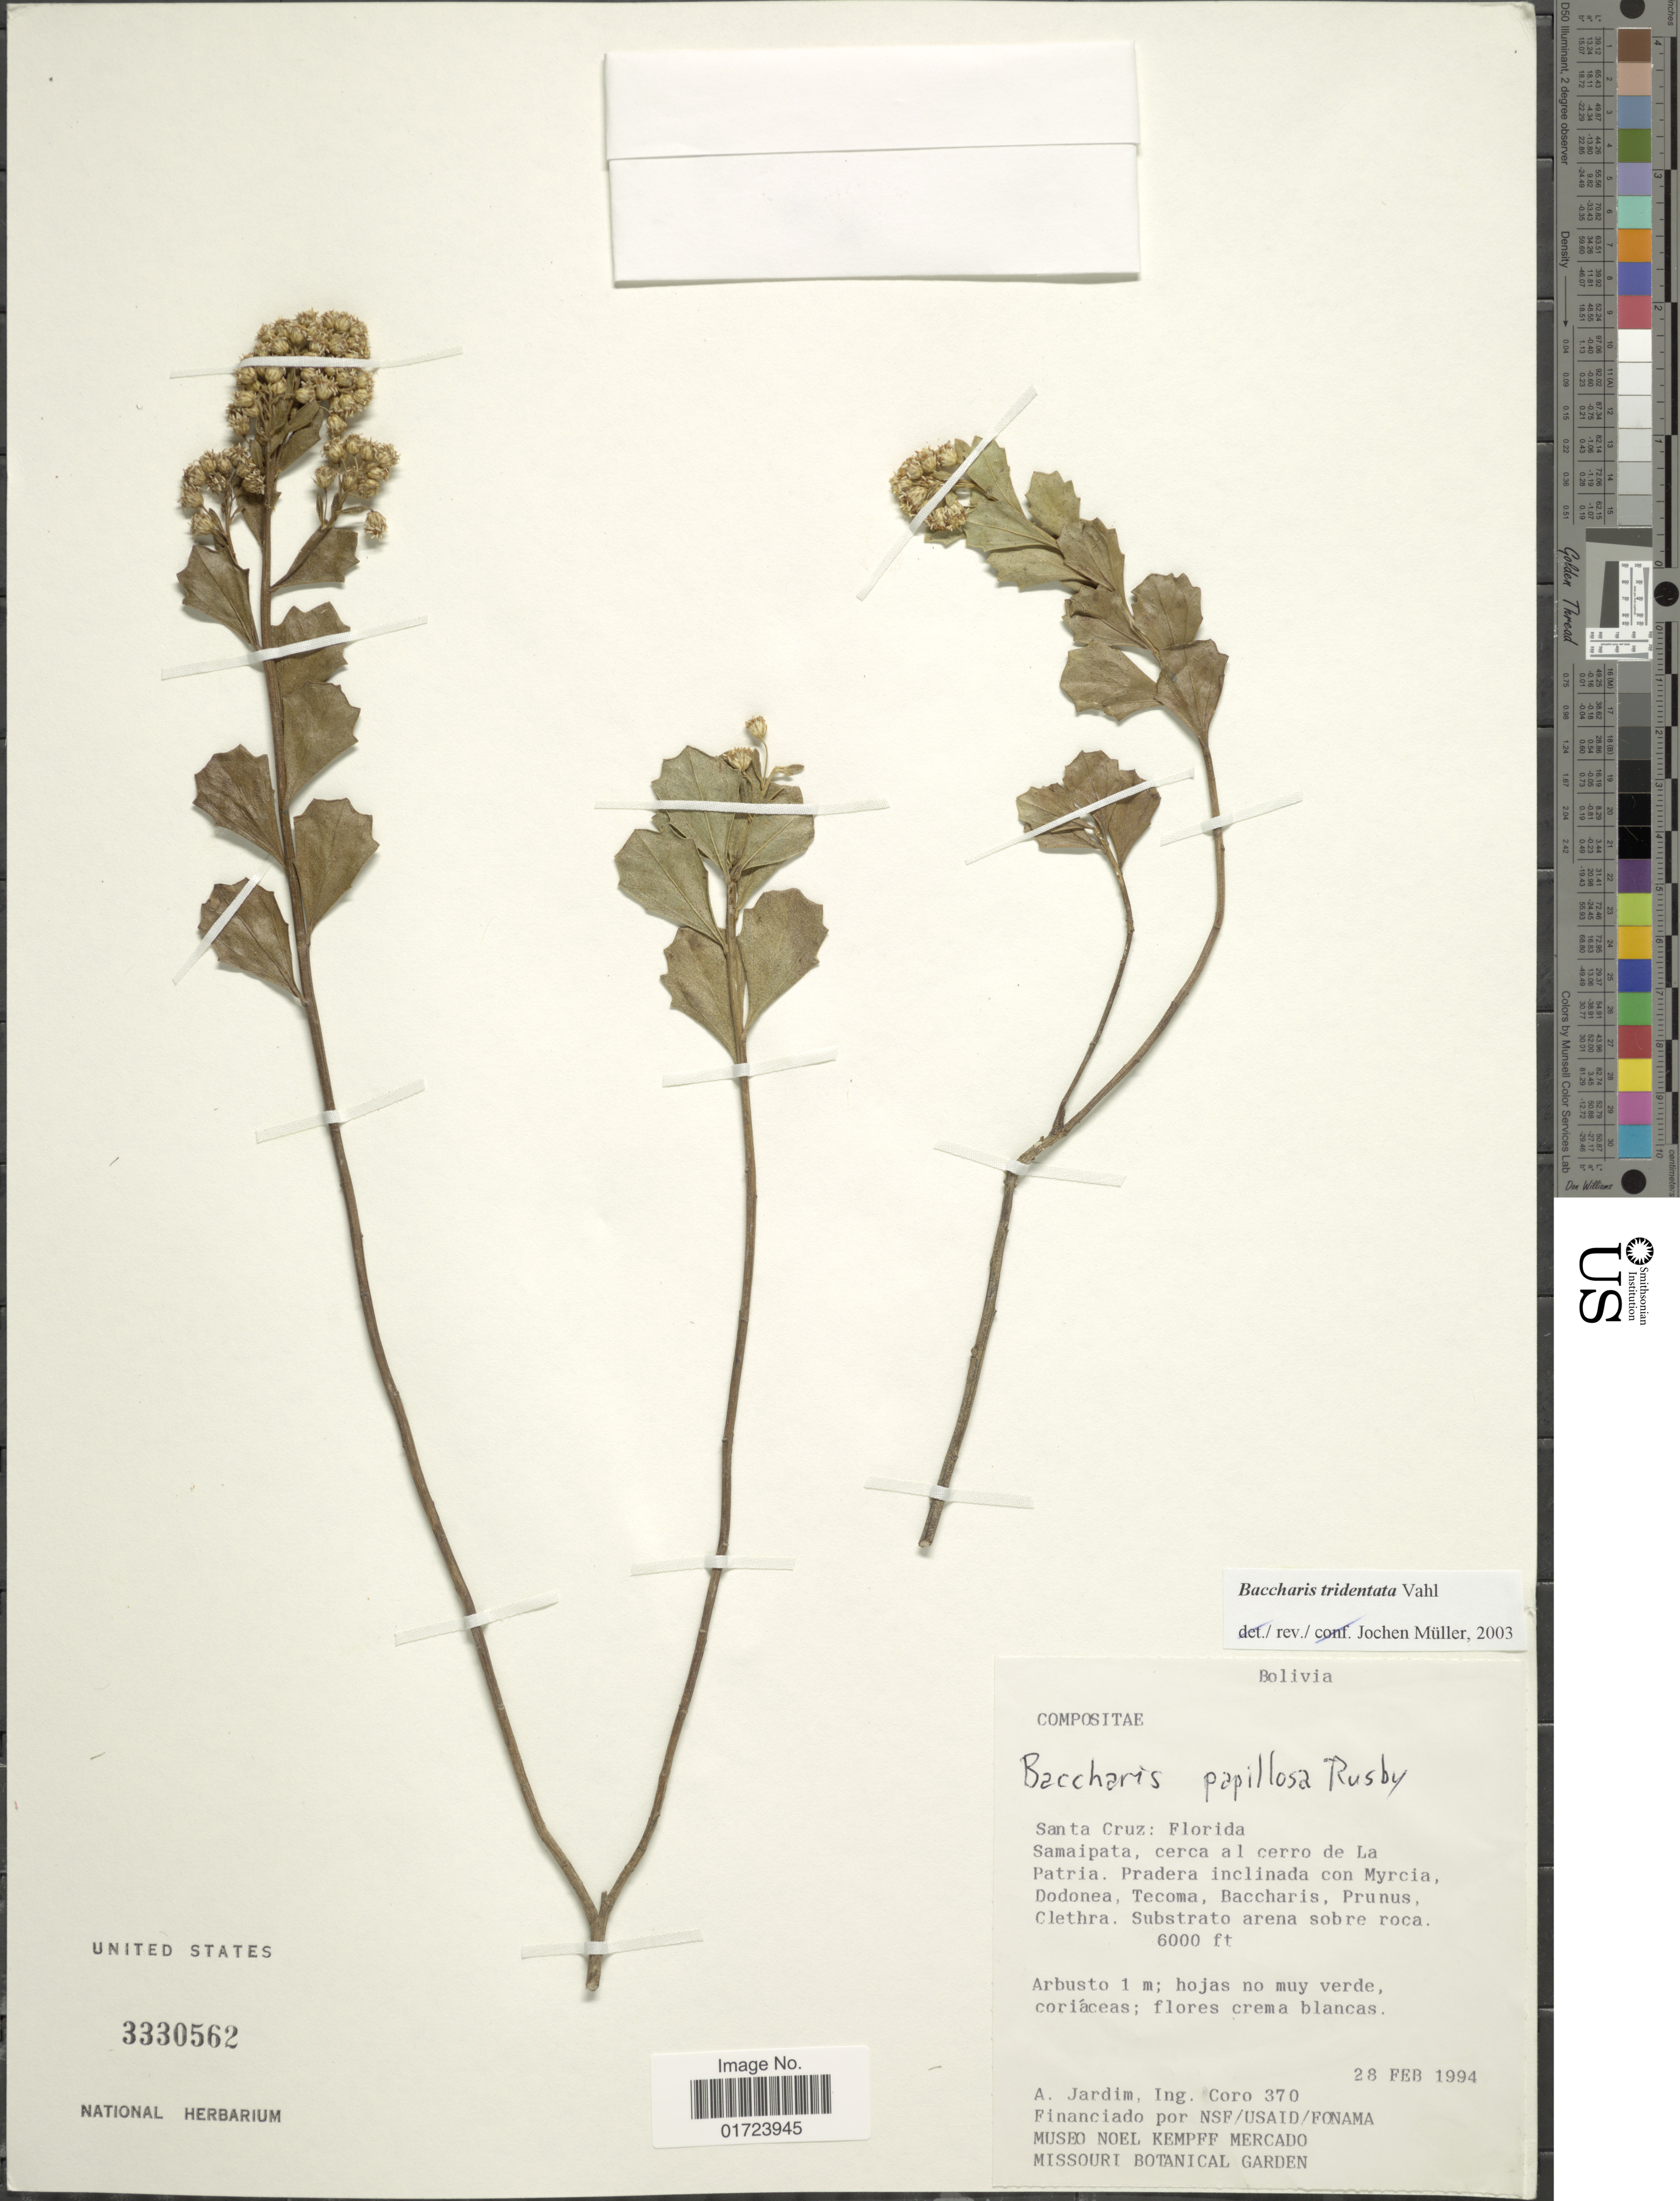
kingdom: Plantae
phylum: Tracheophyta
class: Magnoliopsida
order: Asterales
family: Asteraceae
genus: Baccharis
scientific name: Baccharis tridentata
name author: Vahl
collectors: A. Jardim & I. Coro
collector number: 370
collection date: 1994-02-28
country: Bolivia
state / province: Santa Cruz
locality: Santa Cruz: Florida. Samaipata, cerca al cerro de La Patria.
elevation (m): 1829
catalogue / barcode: US 3330562